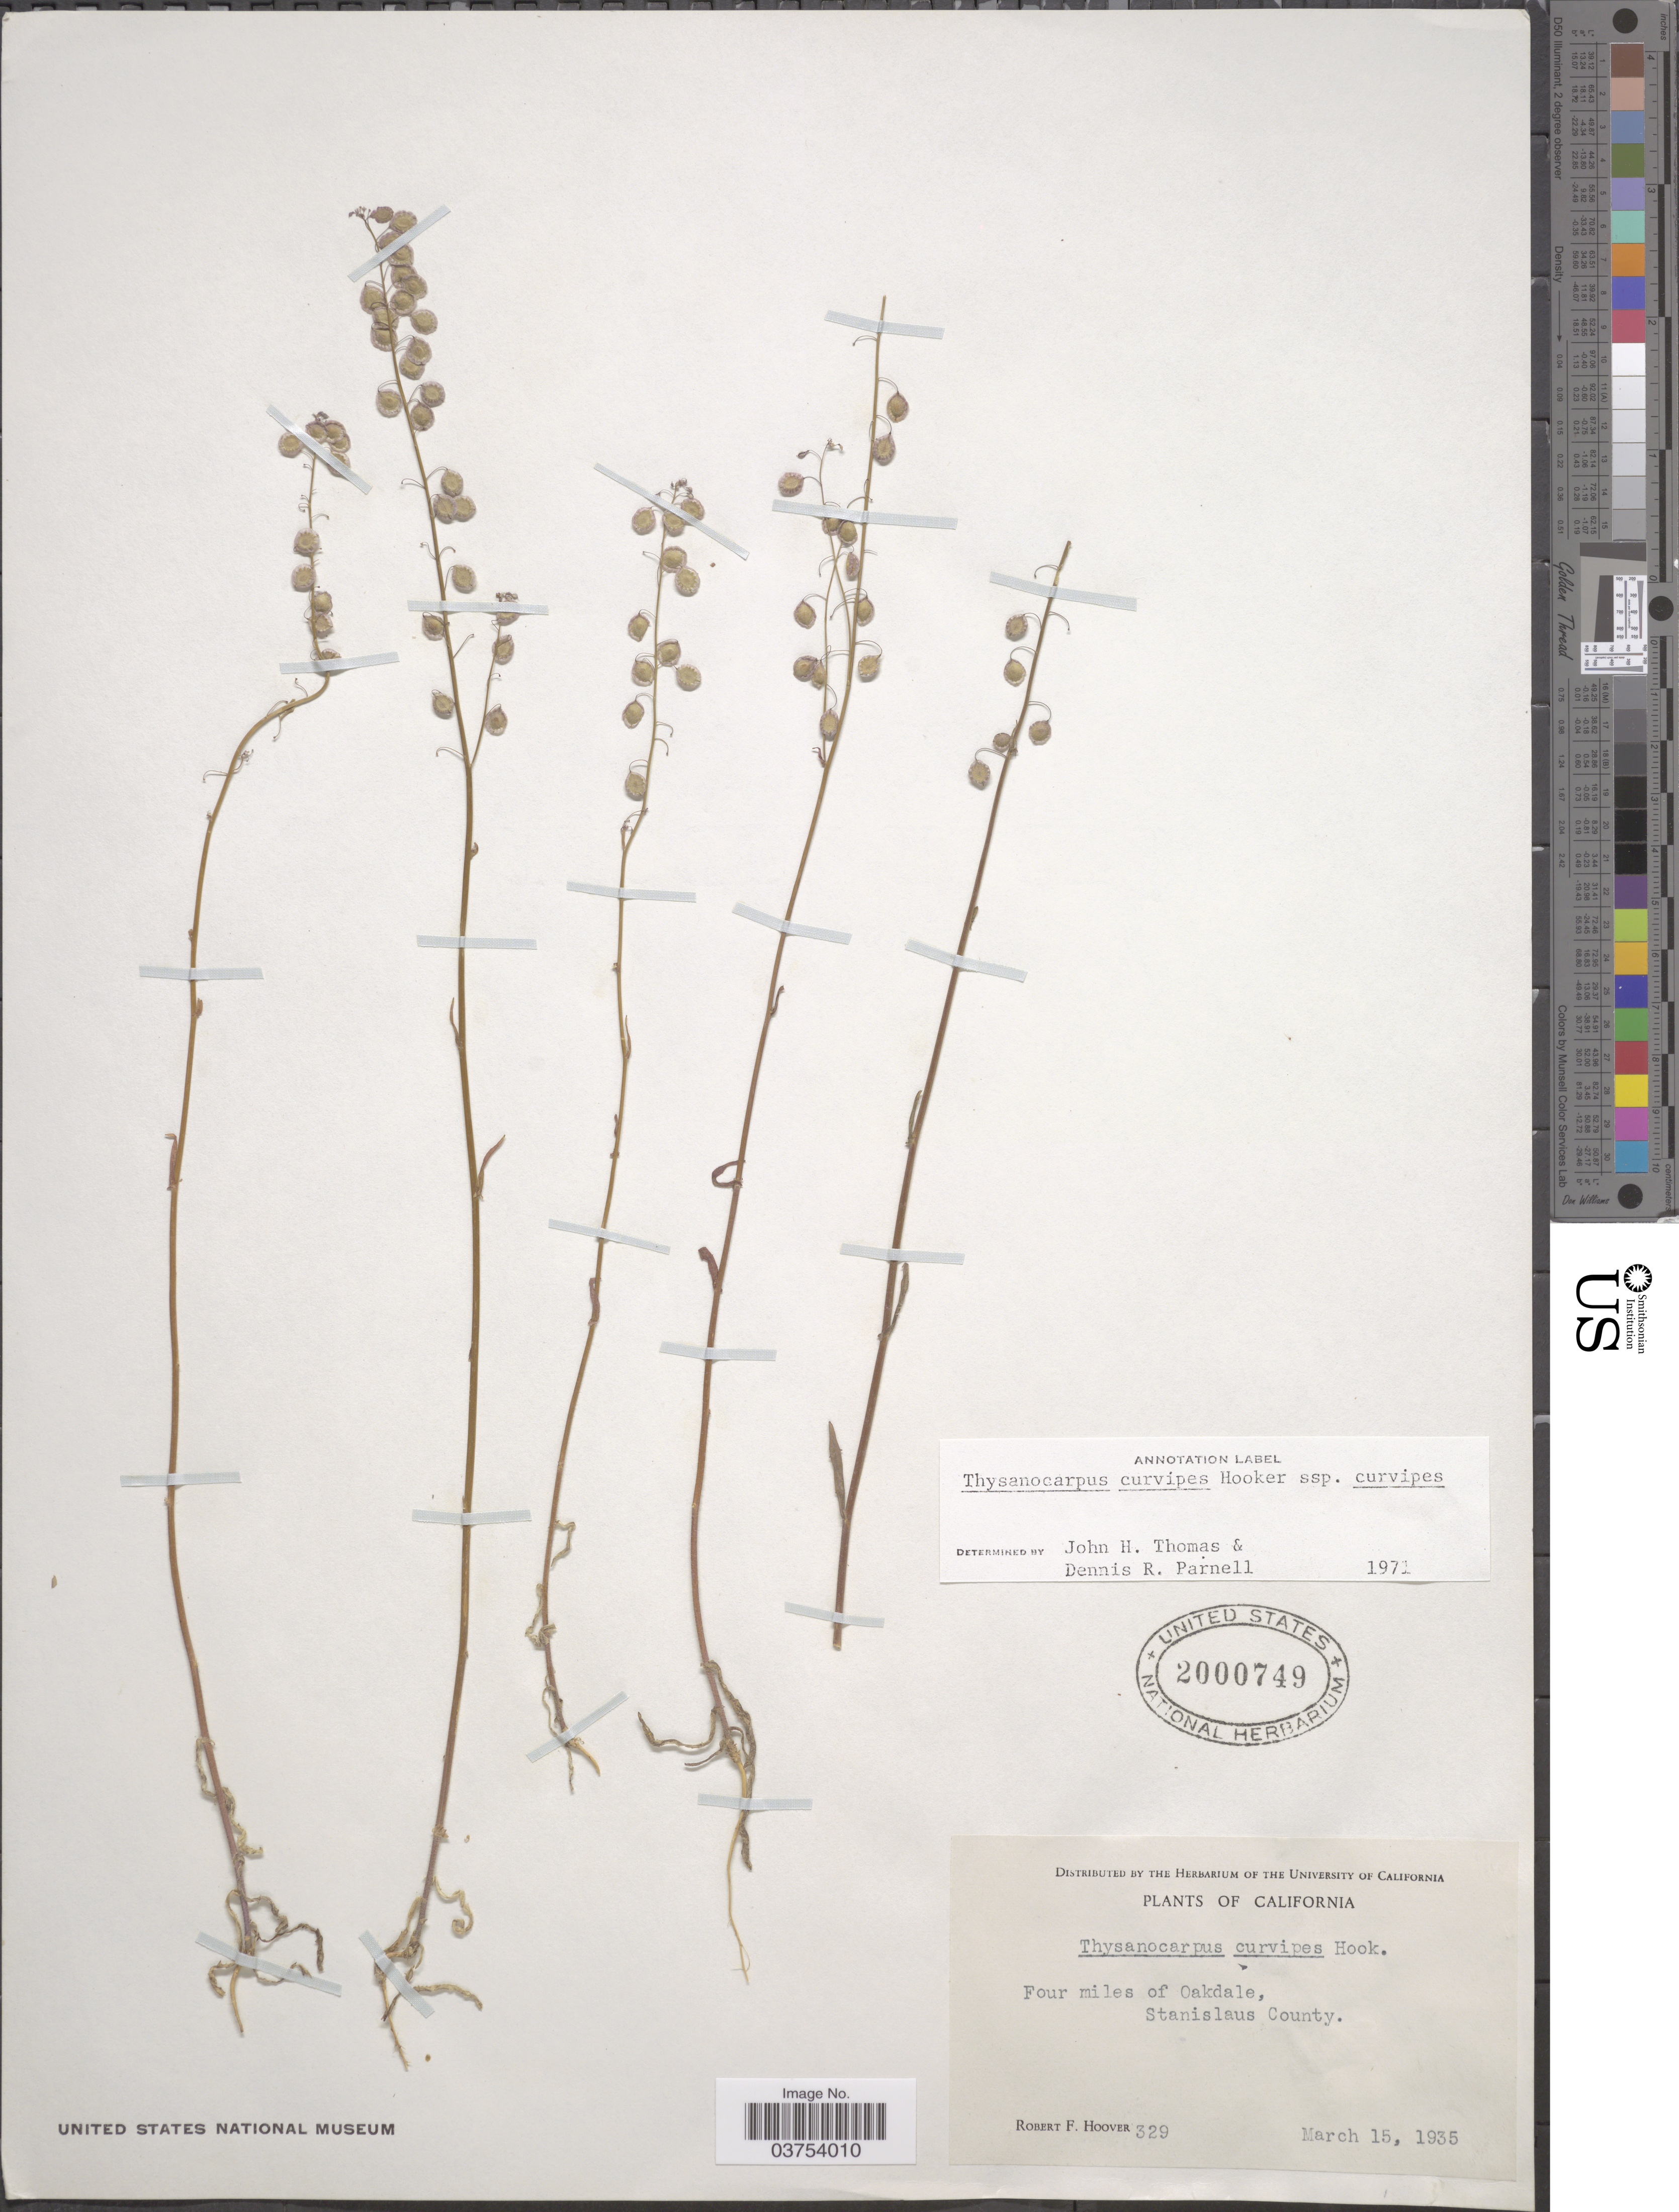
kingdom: Plantae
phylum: Tracheophyta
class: Magnoliopsida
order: Brassicales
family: Brassicaceae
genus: Thysanocarpus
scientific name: Thysanocarpus curvipes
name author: Hook.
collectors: R. F. Hoover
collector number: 329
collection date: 1935-03-15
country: United States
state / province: California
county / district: Stanislaus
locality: Four miles of Oakdale, Stanislaus County.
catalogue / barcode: US 2000749